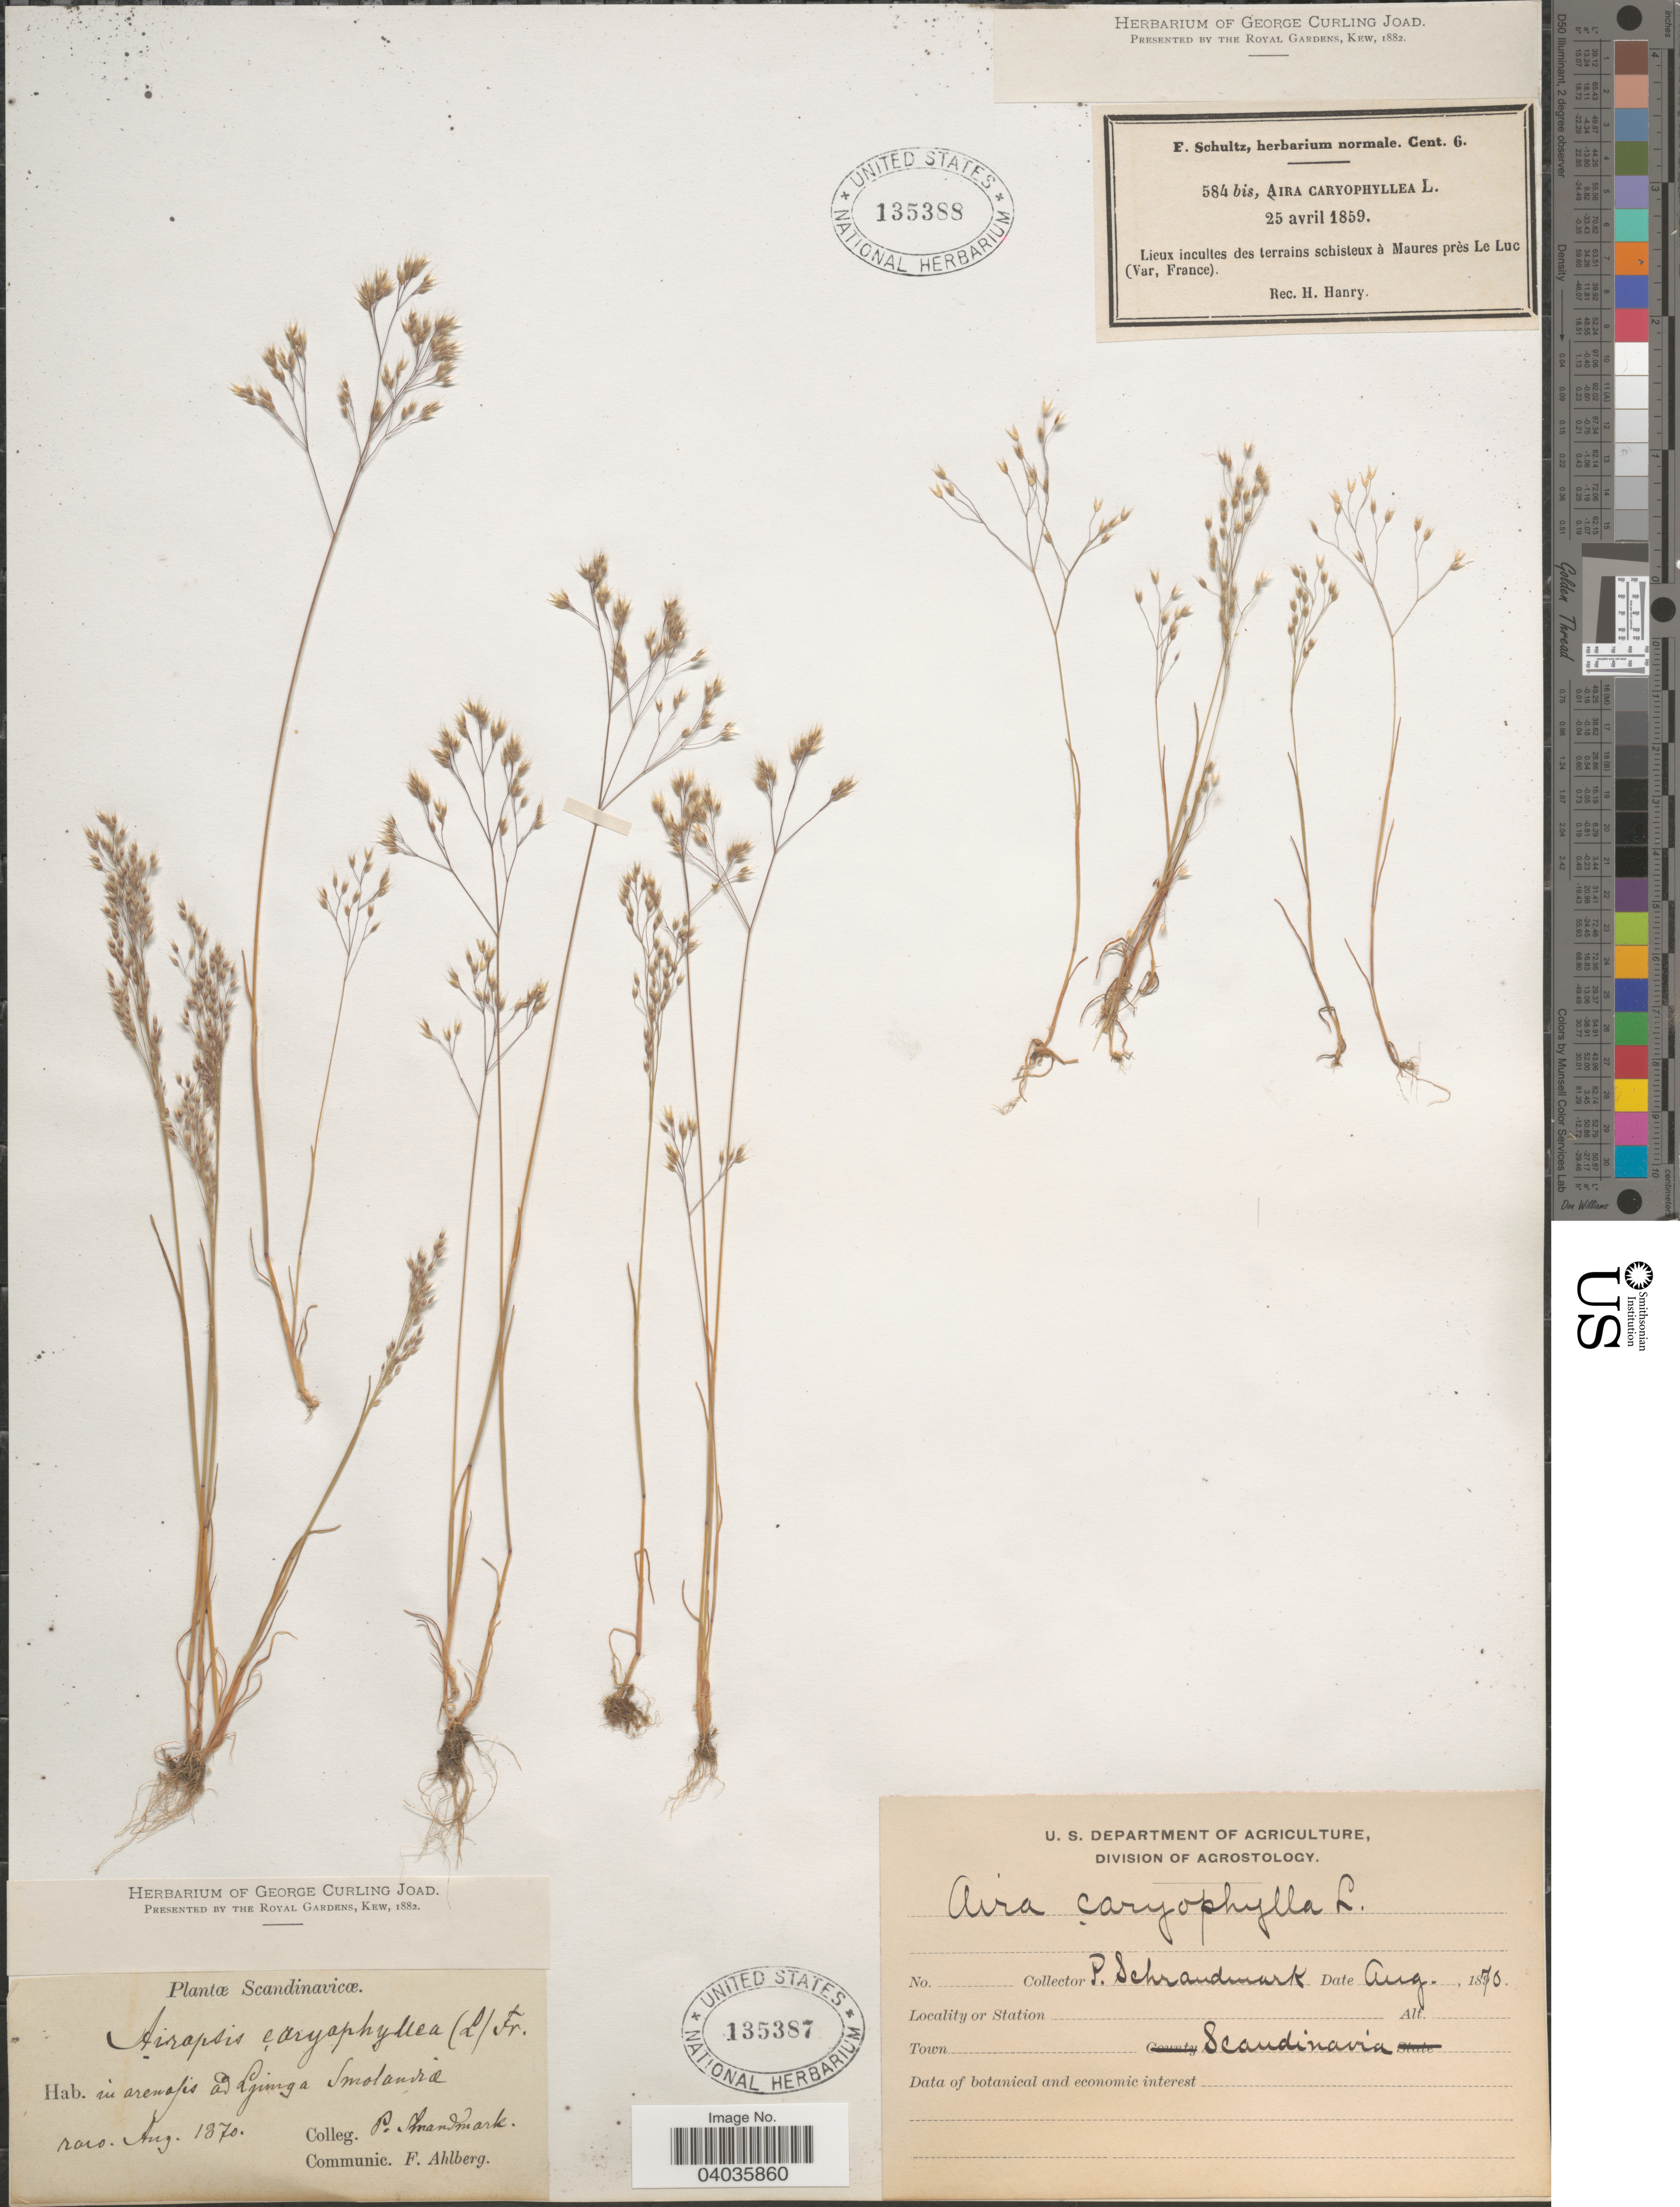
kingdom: Plantae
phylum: Tracheophyta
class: Liliopsida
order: Poales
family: Poaceae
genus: Aira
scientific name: Aira caryophyllea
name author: L.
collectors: F. Schultz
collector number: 584bis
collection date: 1859-04-25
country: France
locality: Lieux incultes des terrains schisteux à Maures près Le Luc (Var, France).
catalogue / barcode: US 135388